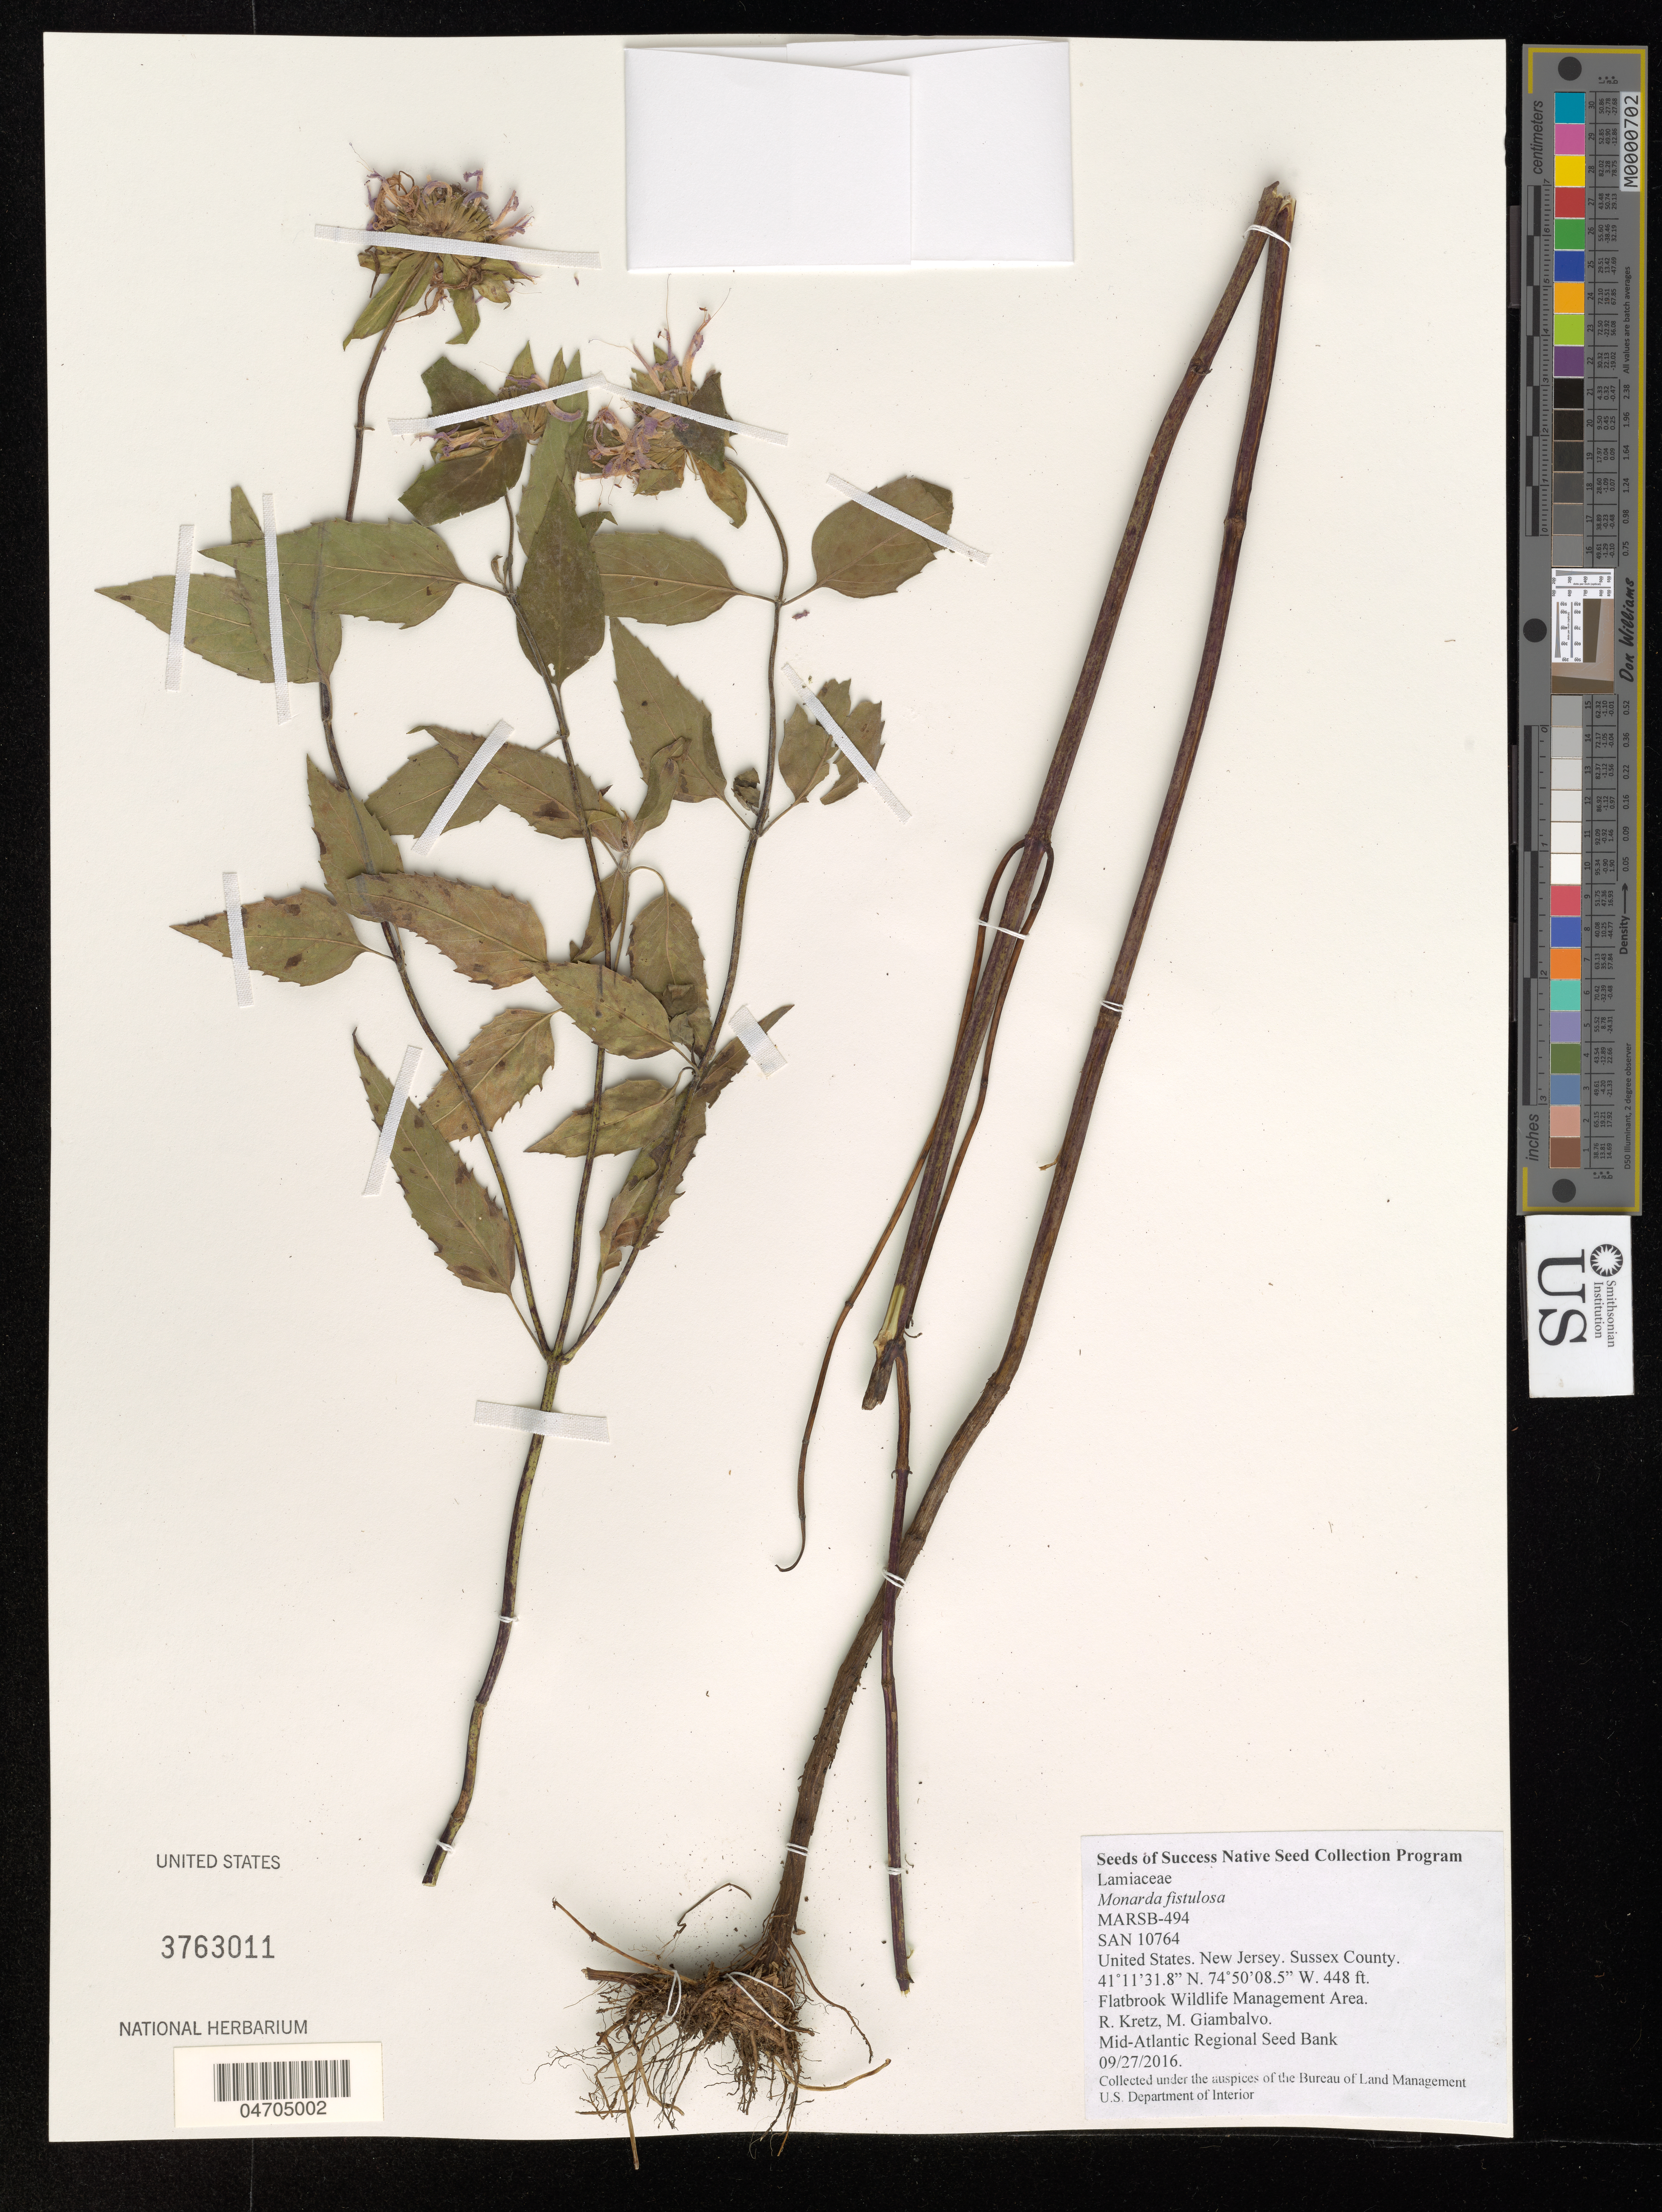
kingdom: Plantae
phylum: Tracheophyta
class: Magnoliopsida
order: Lamiales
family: Lamiaceae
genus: Monarda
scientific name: Monarda fistulosa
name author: L.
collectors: R. Kretz & M. Giambalvo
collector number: MARSB-494/SAN10764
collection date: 2016-09-27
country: United States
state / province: New Jersey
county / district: Sussex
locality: Sussex County. Flatbrook Wildlife Management Area.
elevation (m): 137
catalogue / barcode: US 3763011